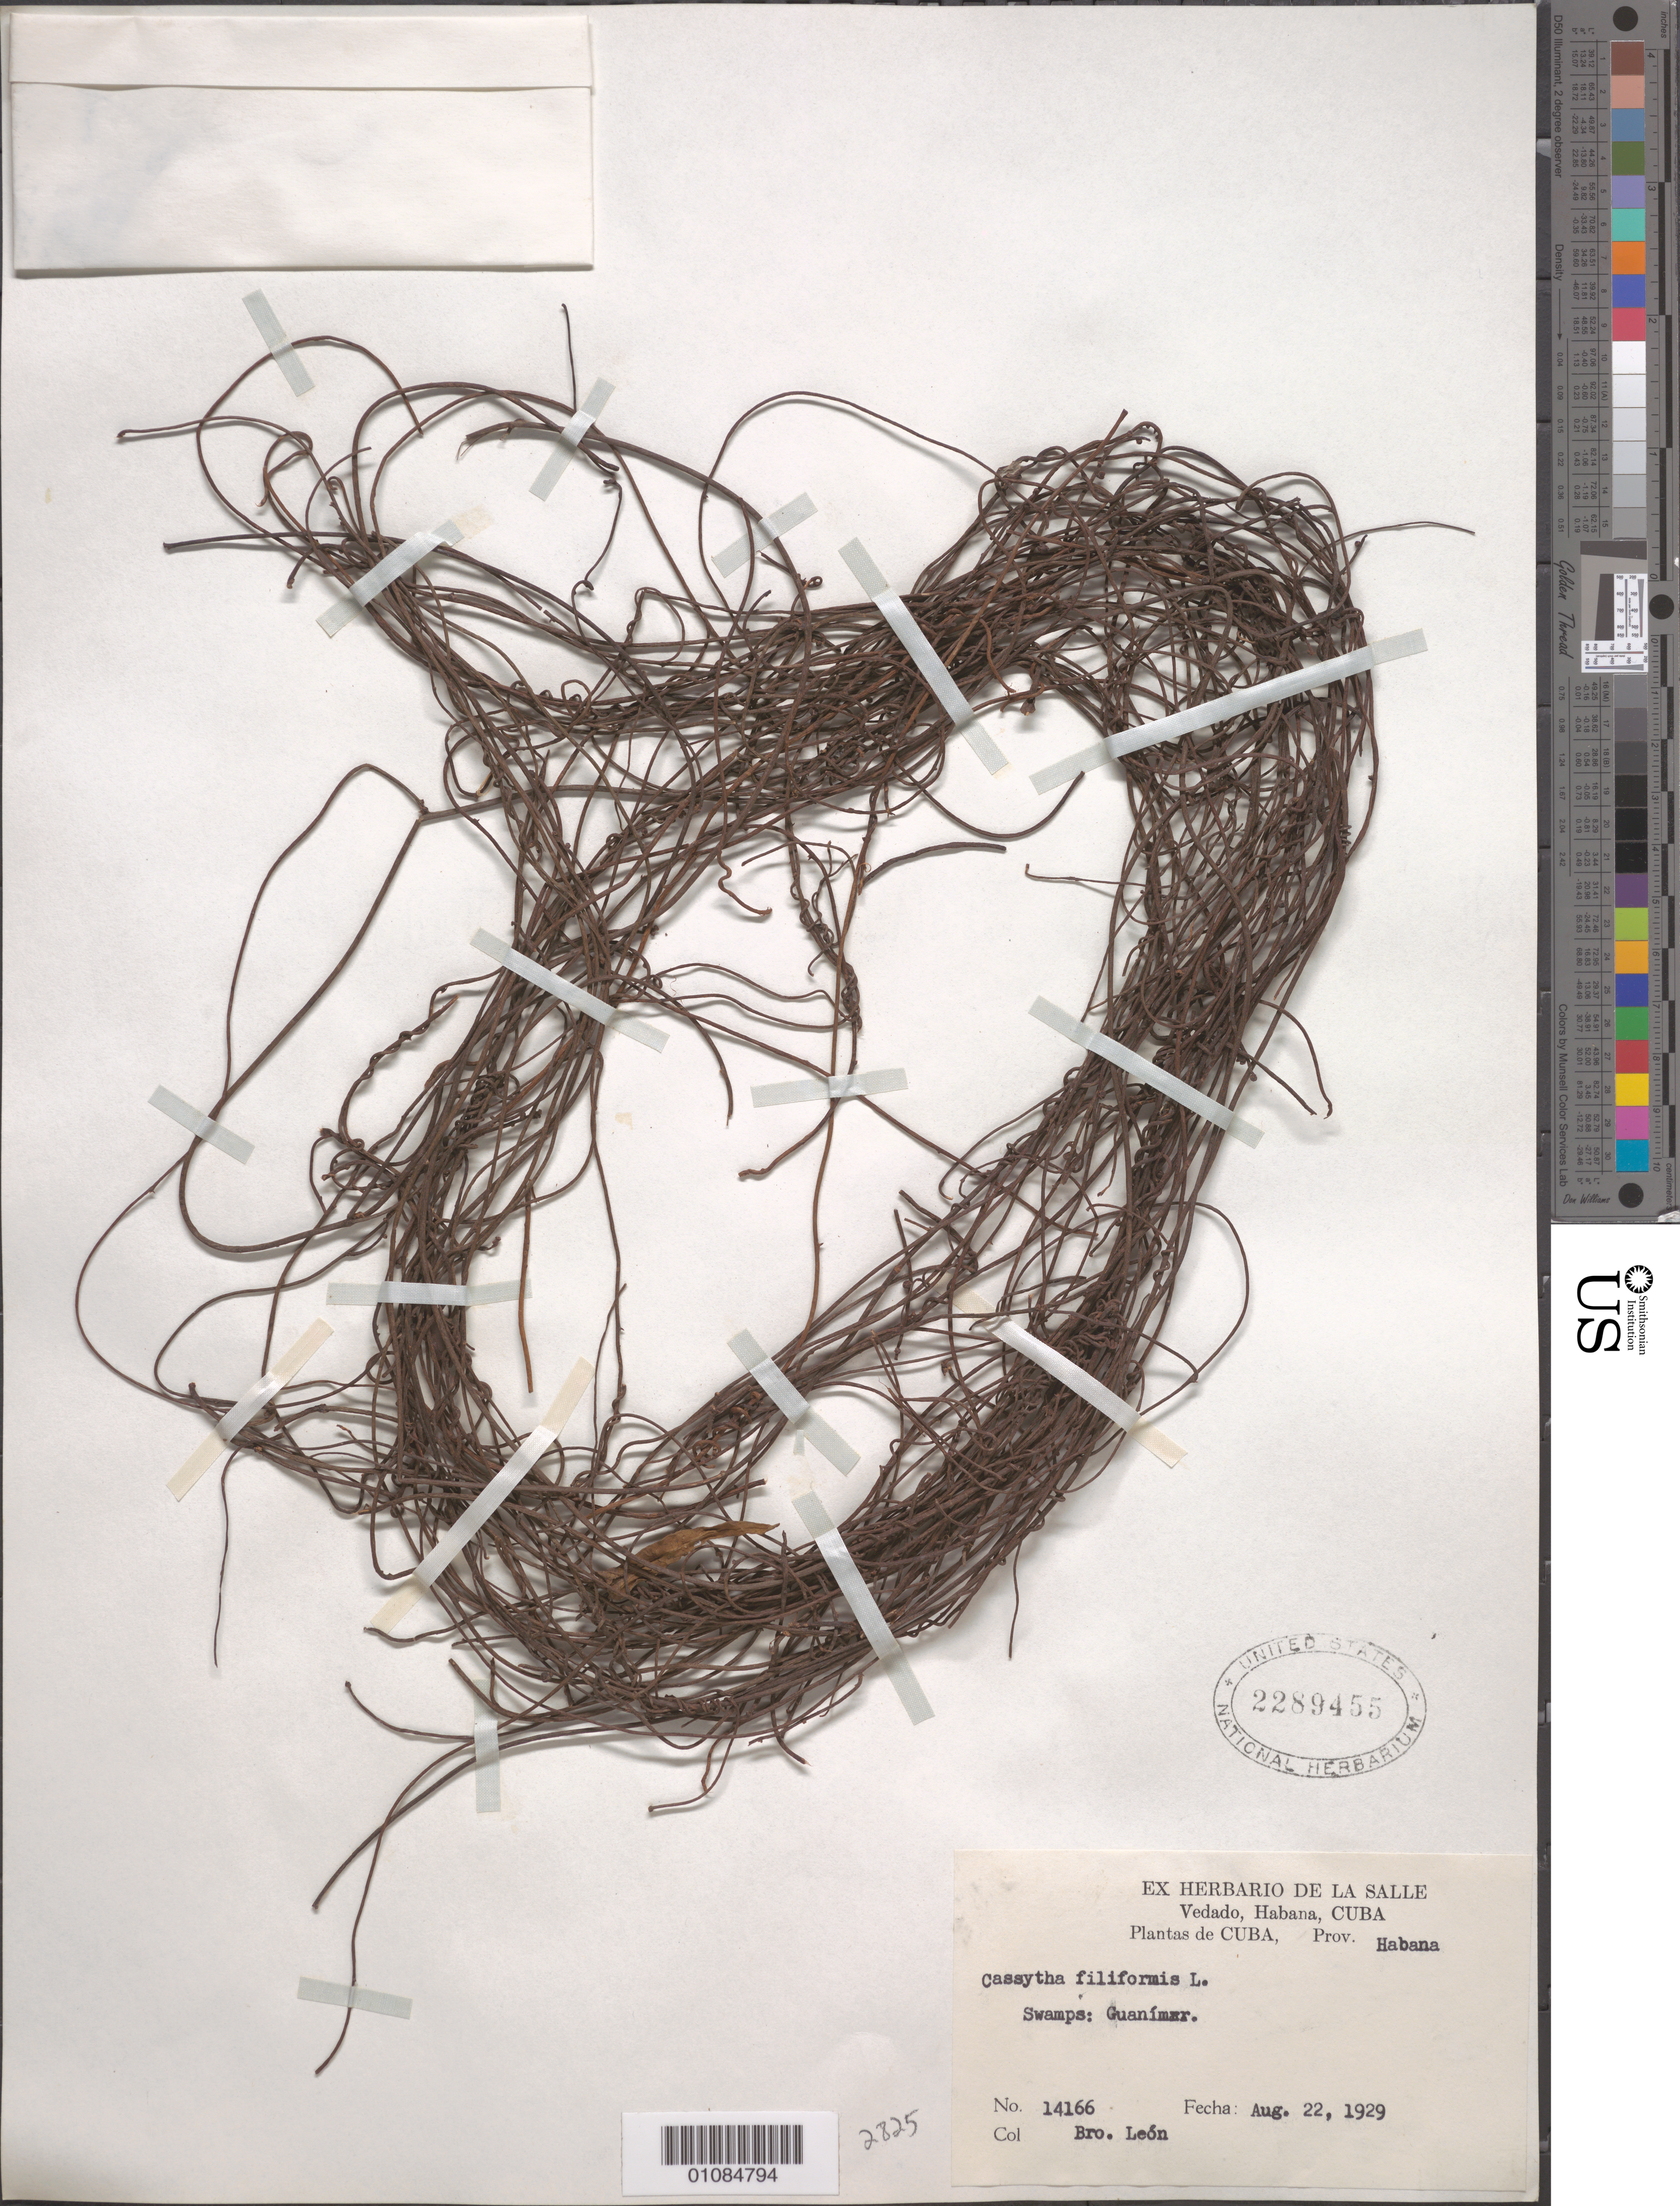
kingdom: Plantae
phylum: Tracheophyta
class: Magnoliopsida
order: Laurales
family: Lauraceae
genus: Cassytha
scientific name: Cassytha filiformis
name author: L.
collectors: Bro. León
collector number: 14166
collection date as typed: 22 Aug 1929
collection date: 1929-08-22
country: Cuba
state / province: La Habana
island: Cuba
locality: Vedado, Habana, Swamps: Guanimar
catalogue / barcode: US 2289455